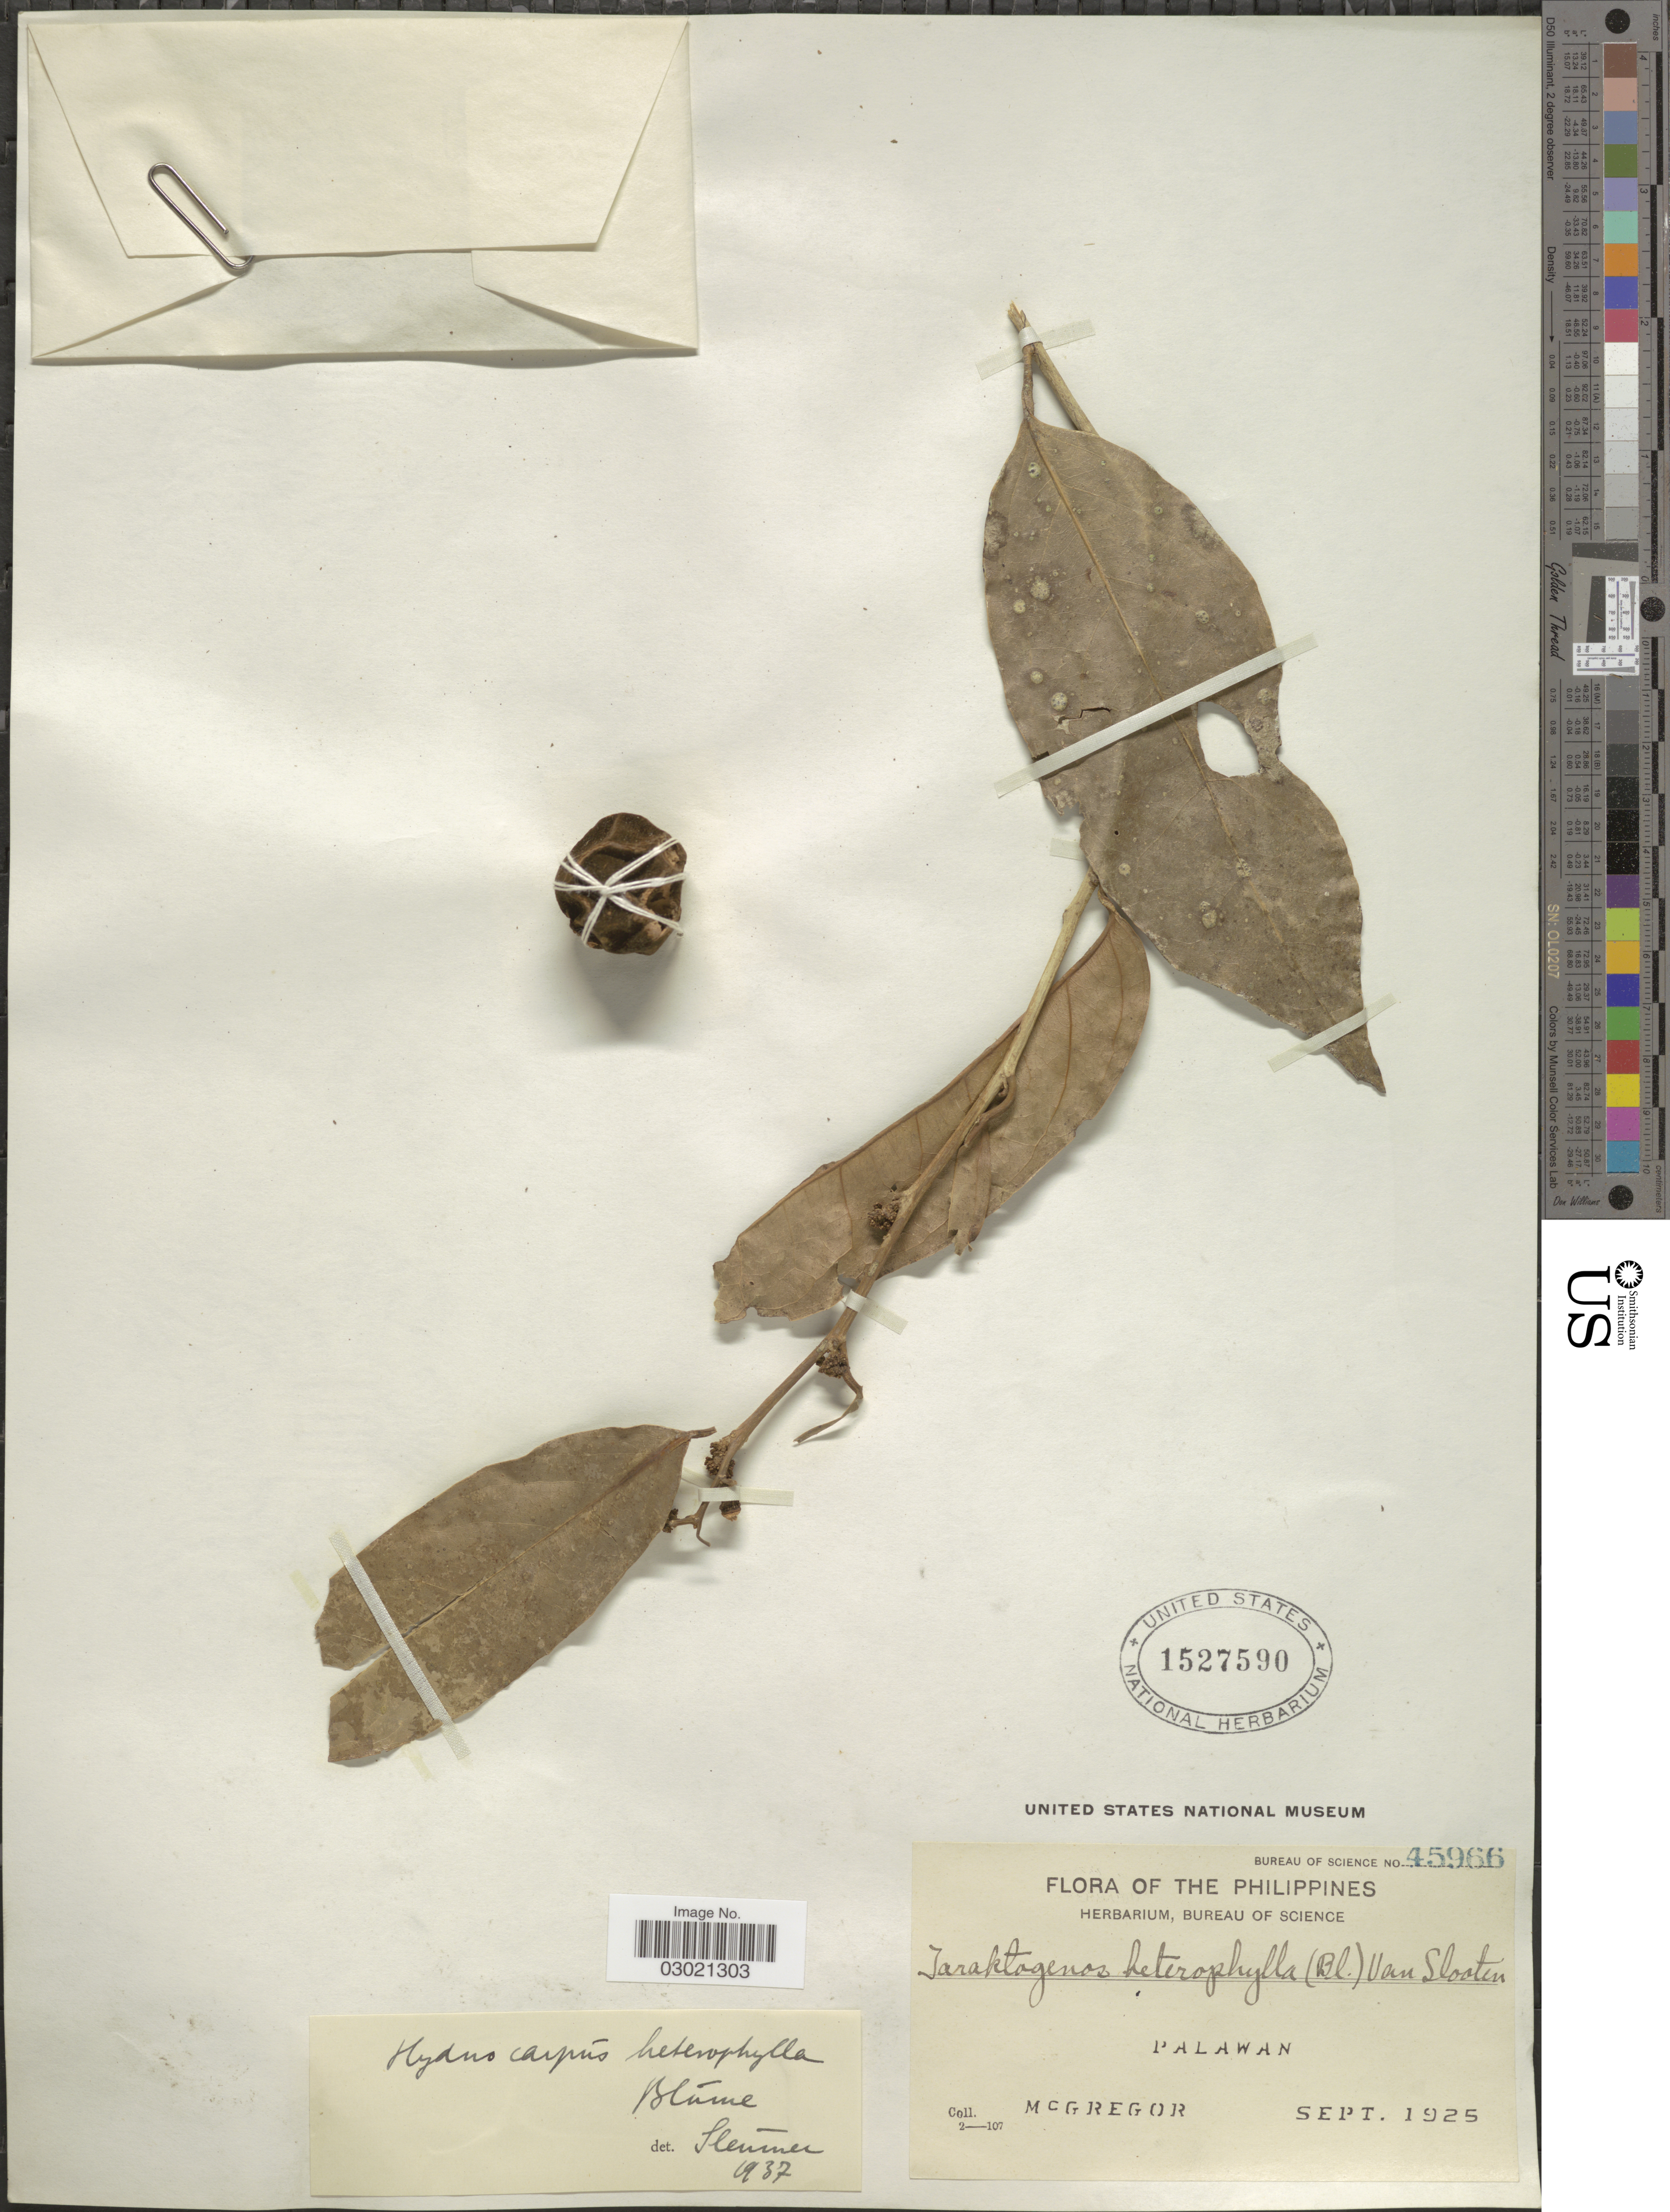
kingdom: Plantae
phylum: Tracheophyta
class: Magnoliopsida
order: Malpighiales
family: Achariaceae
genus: Hydnocarpus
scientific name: Hydnocarpus heterophyllus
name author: Blume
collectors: -. McGregor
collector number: Bureau of Science 45966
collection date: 1925-09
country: Philippines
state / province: Mimaropa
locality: Palawan.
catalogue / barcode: US 1527590